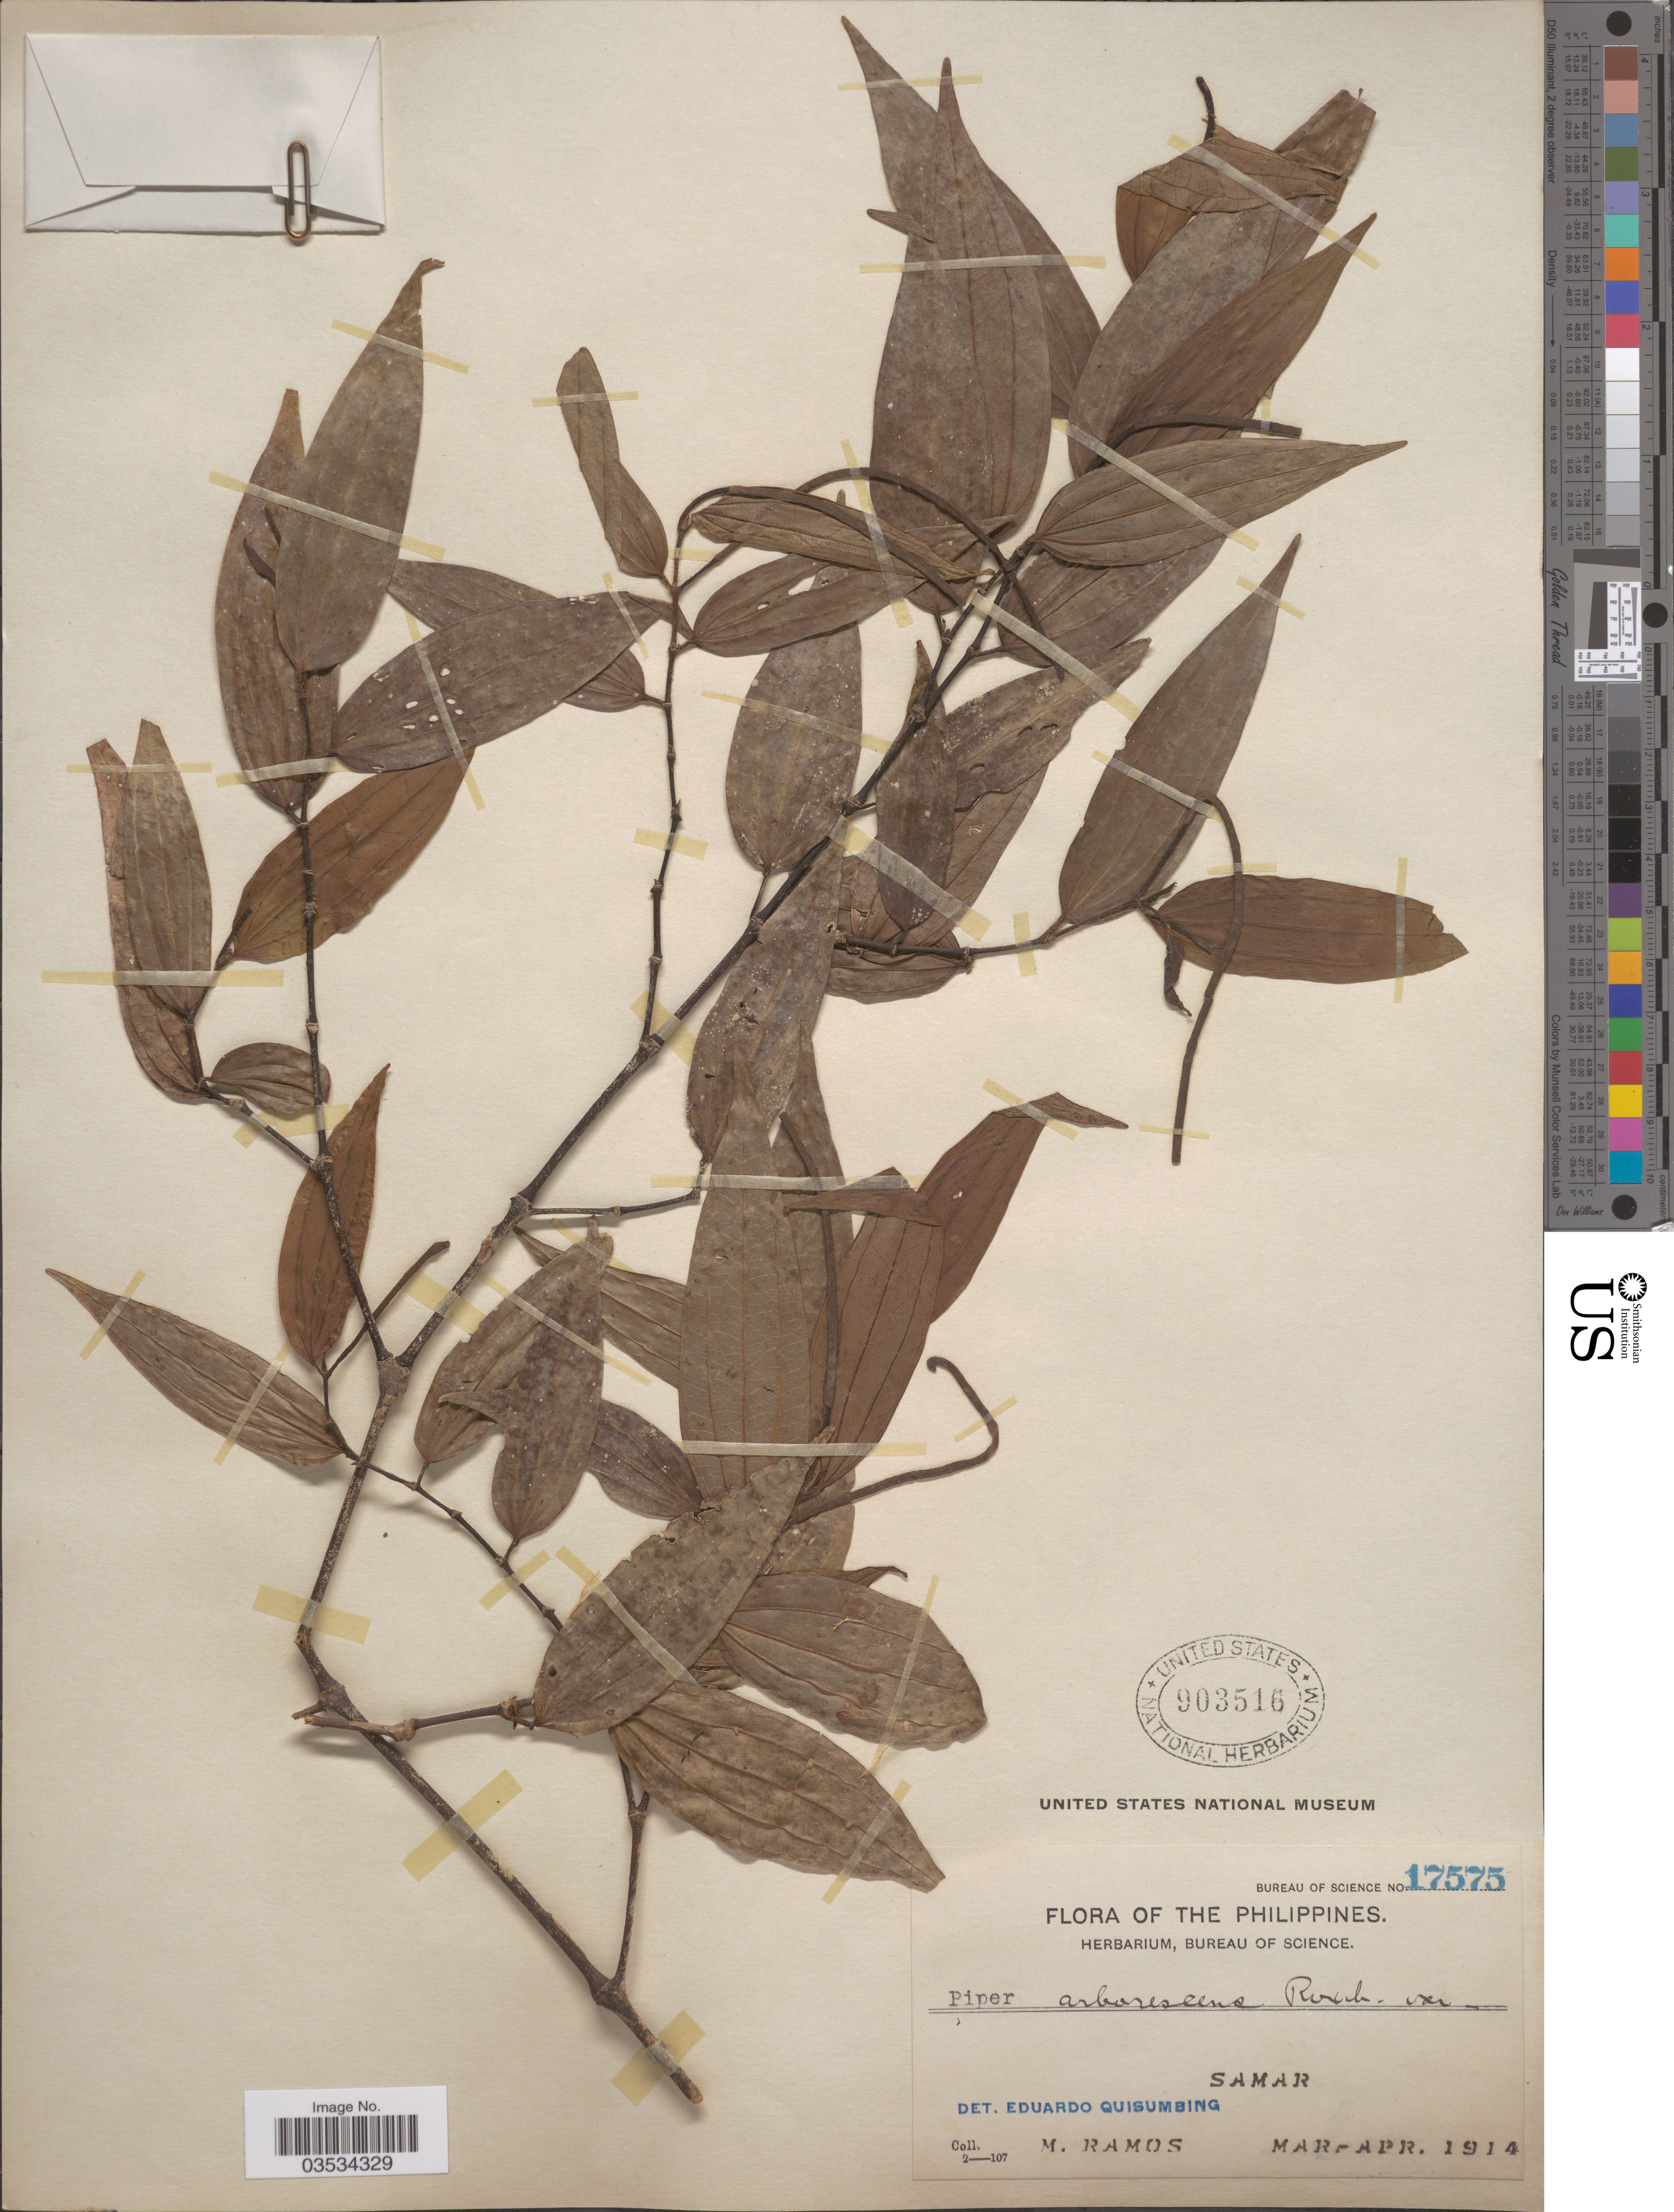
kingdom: Plantae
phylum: Tracheophyta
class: Magnoliopsida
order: Piperales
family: Piperaceae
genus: Piper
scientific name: Piper arborescens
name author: Roxb.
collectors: M. Ramos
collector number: Bureau of Science 17575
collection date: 1914-03/1914-04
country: Philippines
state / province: Eastern Visayas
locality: Samar.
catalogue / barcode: US 903516